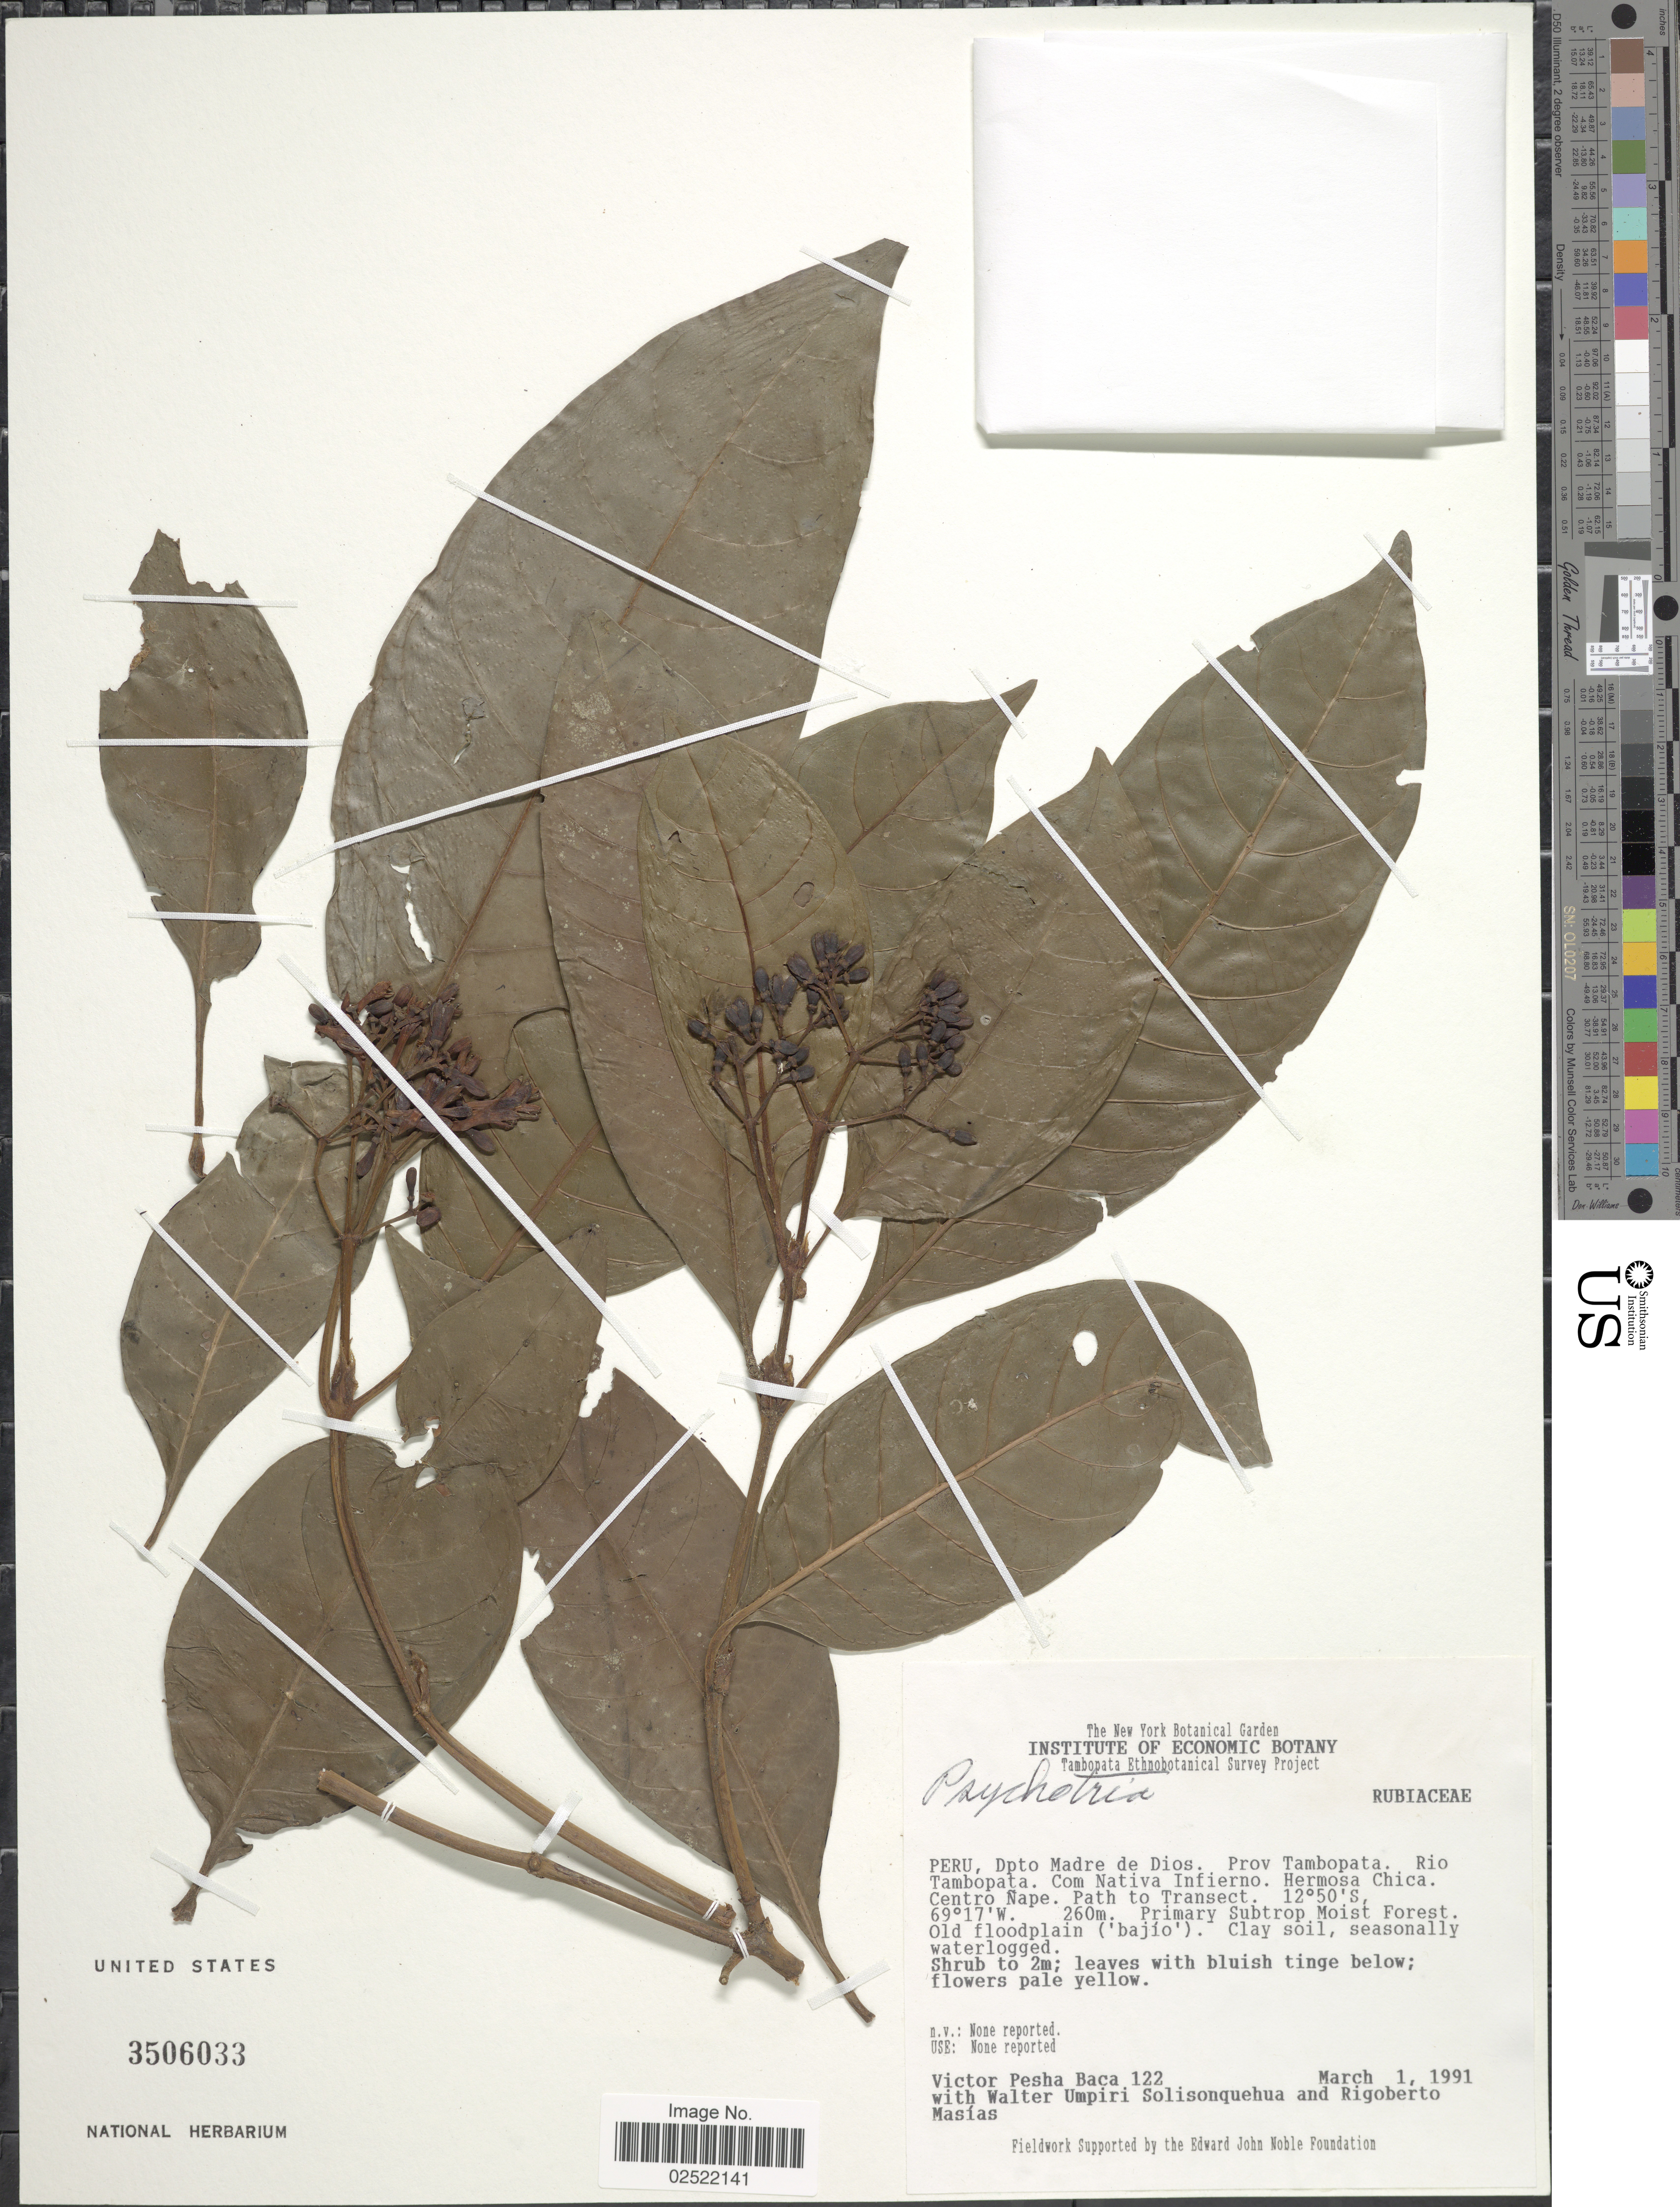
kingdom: Plantae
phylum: Tracheophyta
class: Magnoliopsida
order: Gentianales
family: Rubiaceae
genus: Psychotria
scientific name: Psychotria sp.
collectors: V. Pesha Baca, W. Solisonquehua & R. Masias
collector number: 122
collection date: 1991-03-01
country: Peru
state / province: Madre de Dios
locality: Dpto. Madre de Dios. Prov. Tambopata. Rio Tambopata. Com Nativa Infierno. Hermosa Chica. Centro Nape. Path to Transect.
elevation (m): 260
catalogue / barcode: US 3506033